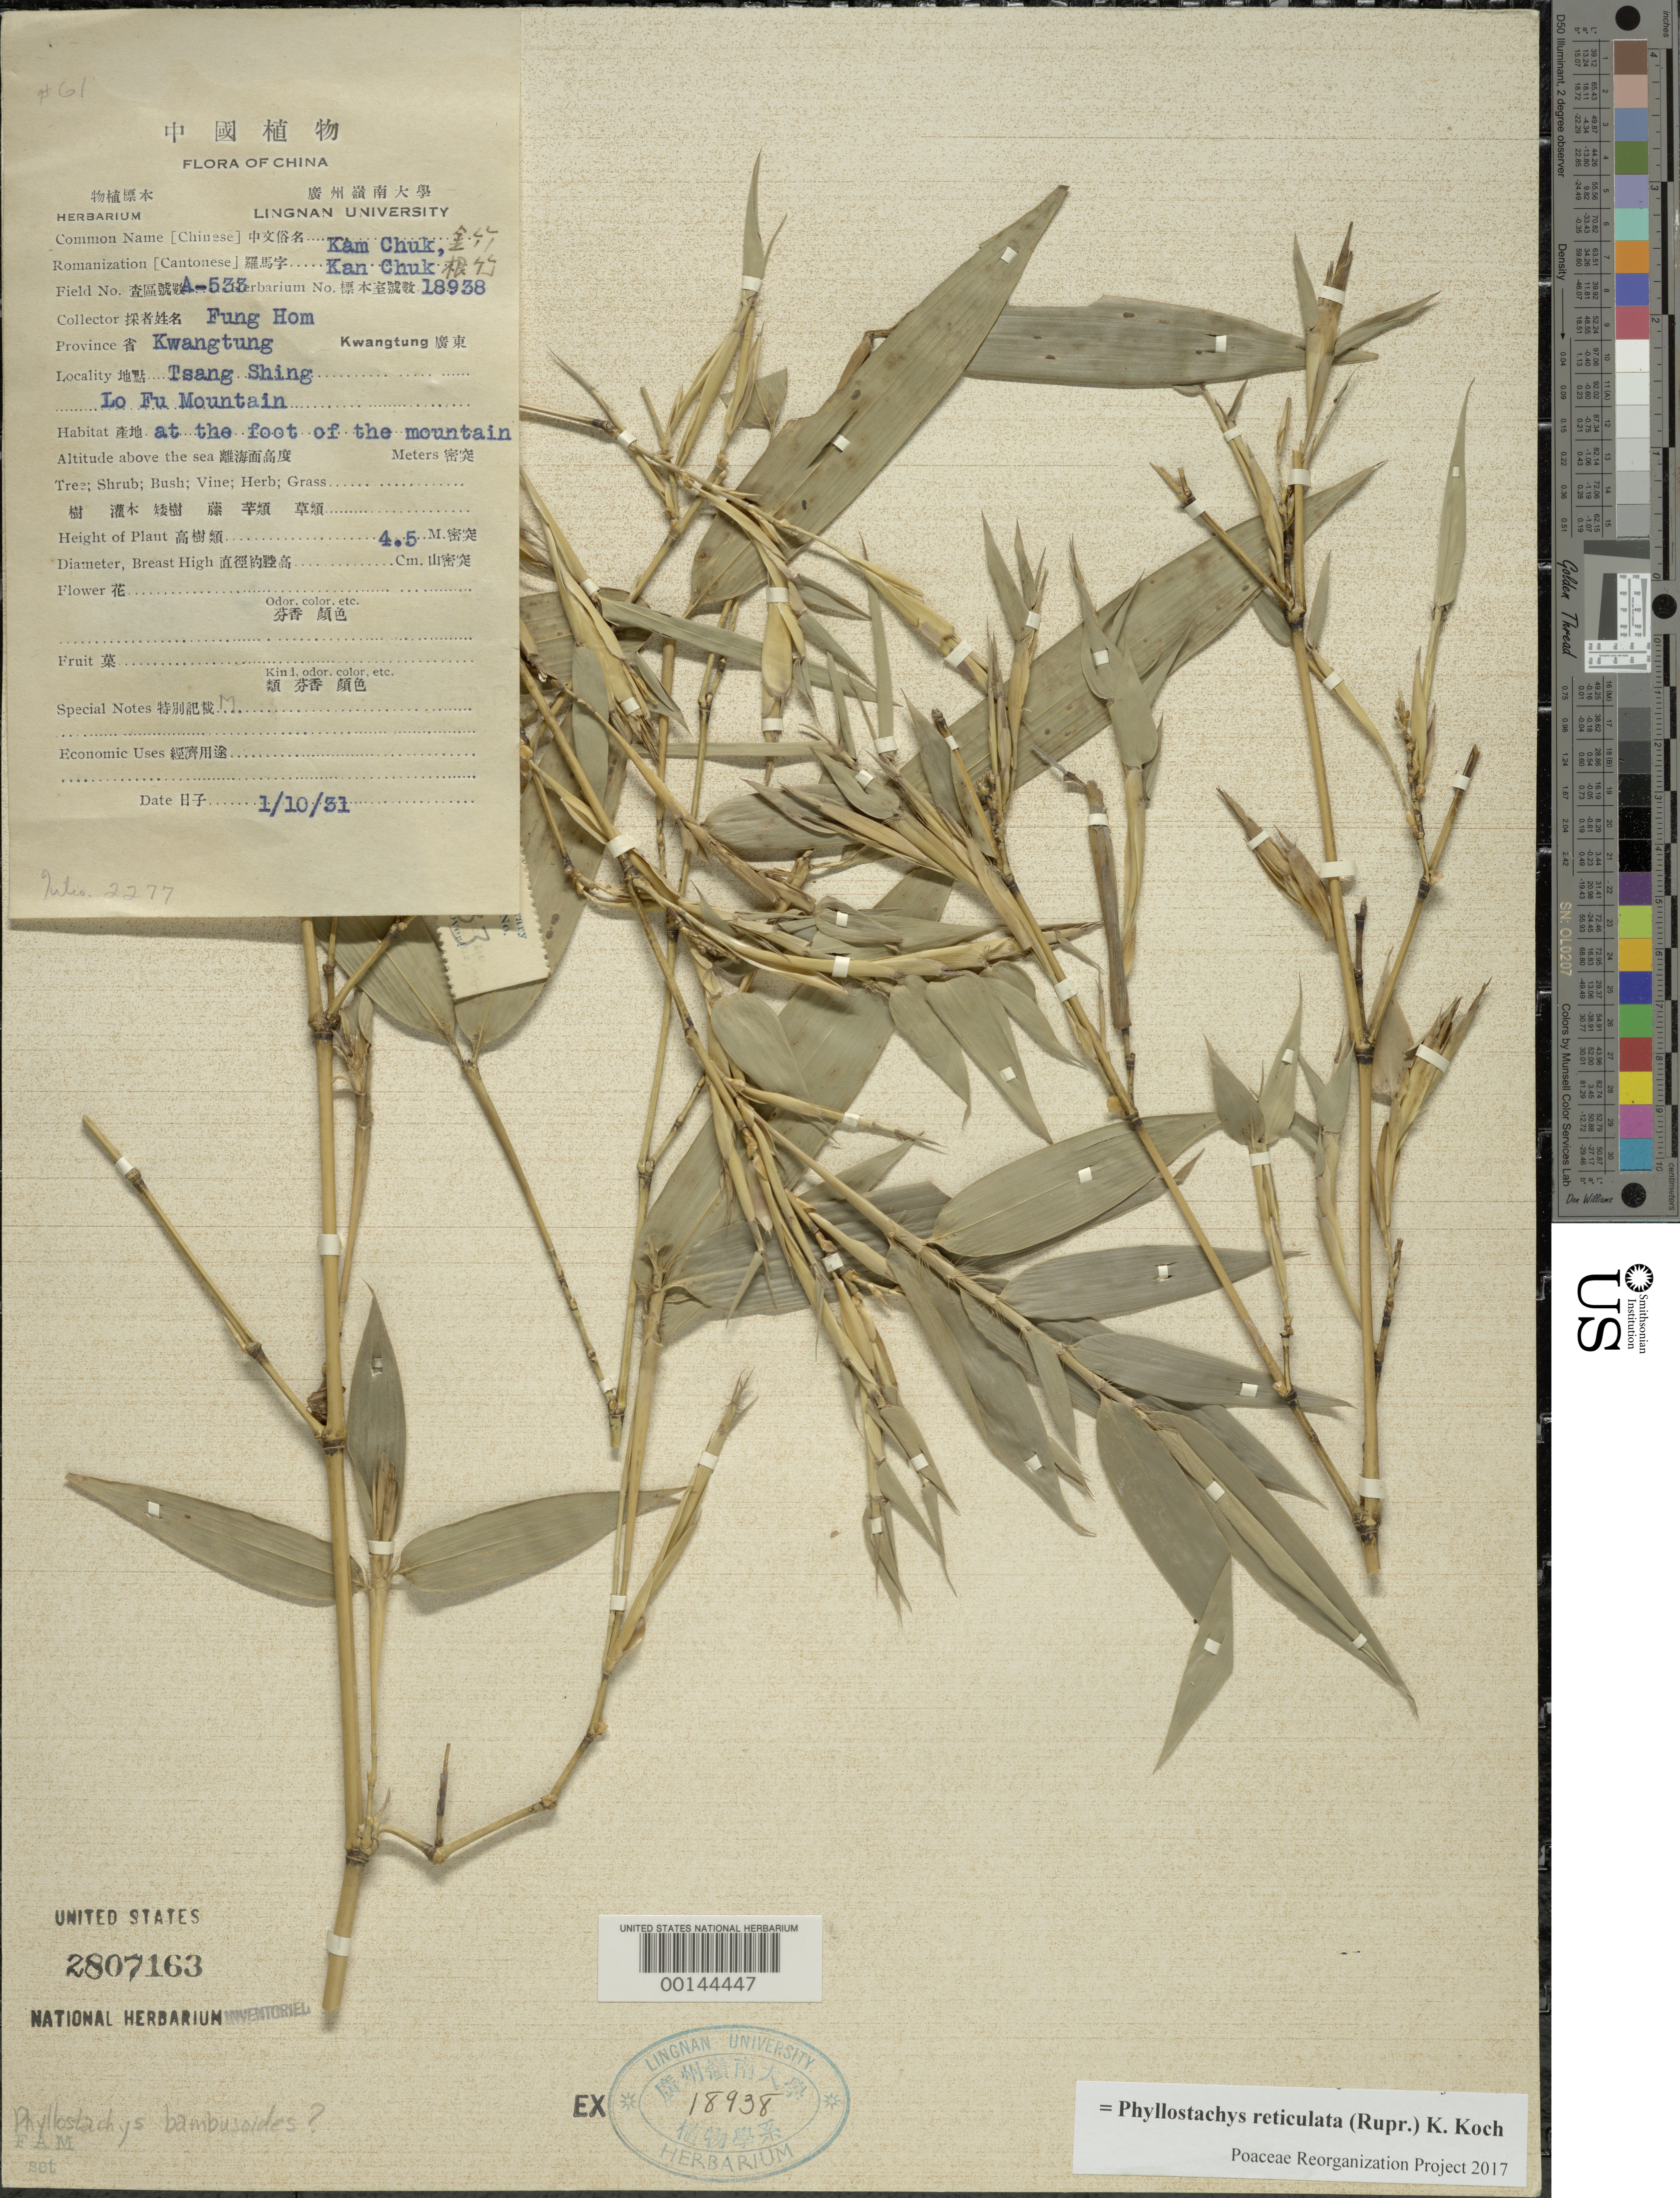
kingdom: Plantae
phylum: Tracheophyta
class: Liliopsida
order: Poales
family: Poaceae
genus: Phyllostachys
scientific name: Phyllostachys reticulata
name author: (Rupr.) K. Koch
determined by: Poaceae Reorganization Project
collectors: H. L. Fung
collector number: A-533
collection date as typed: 10 Jan 1931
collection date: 1931-01-10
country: China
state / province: Jiangxi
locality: Tsang shing, lo fu mt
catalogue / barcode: US 2807163